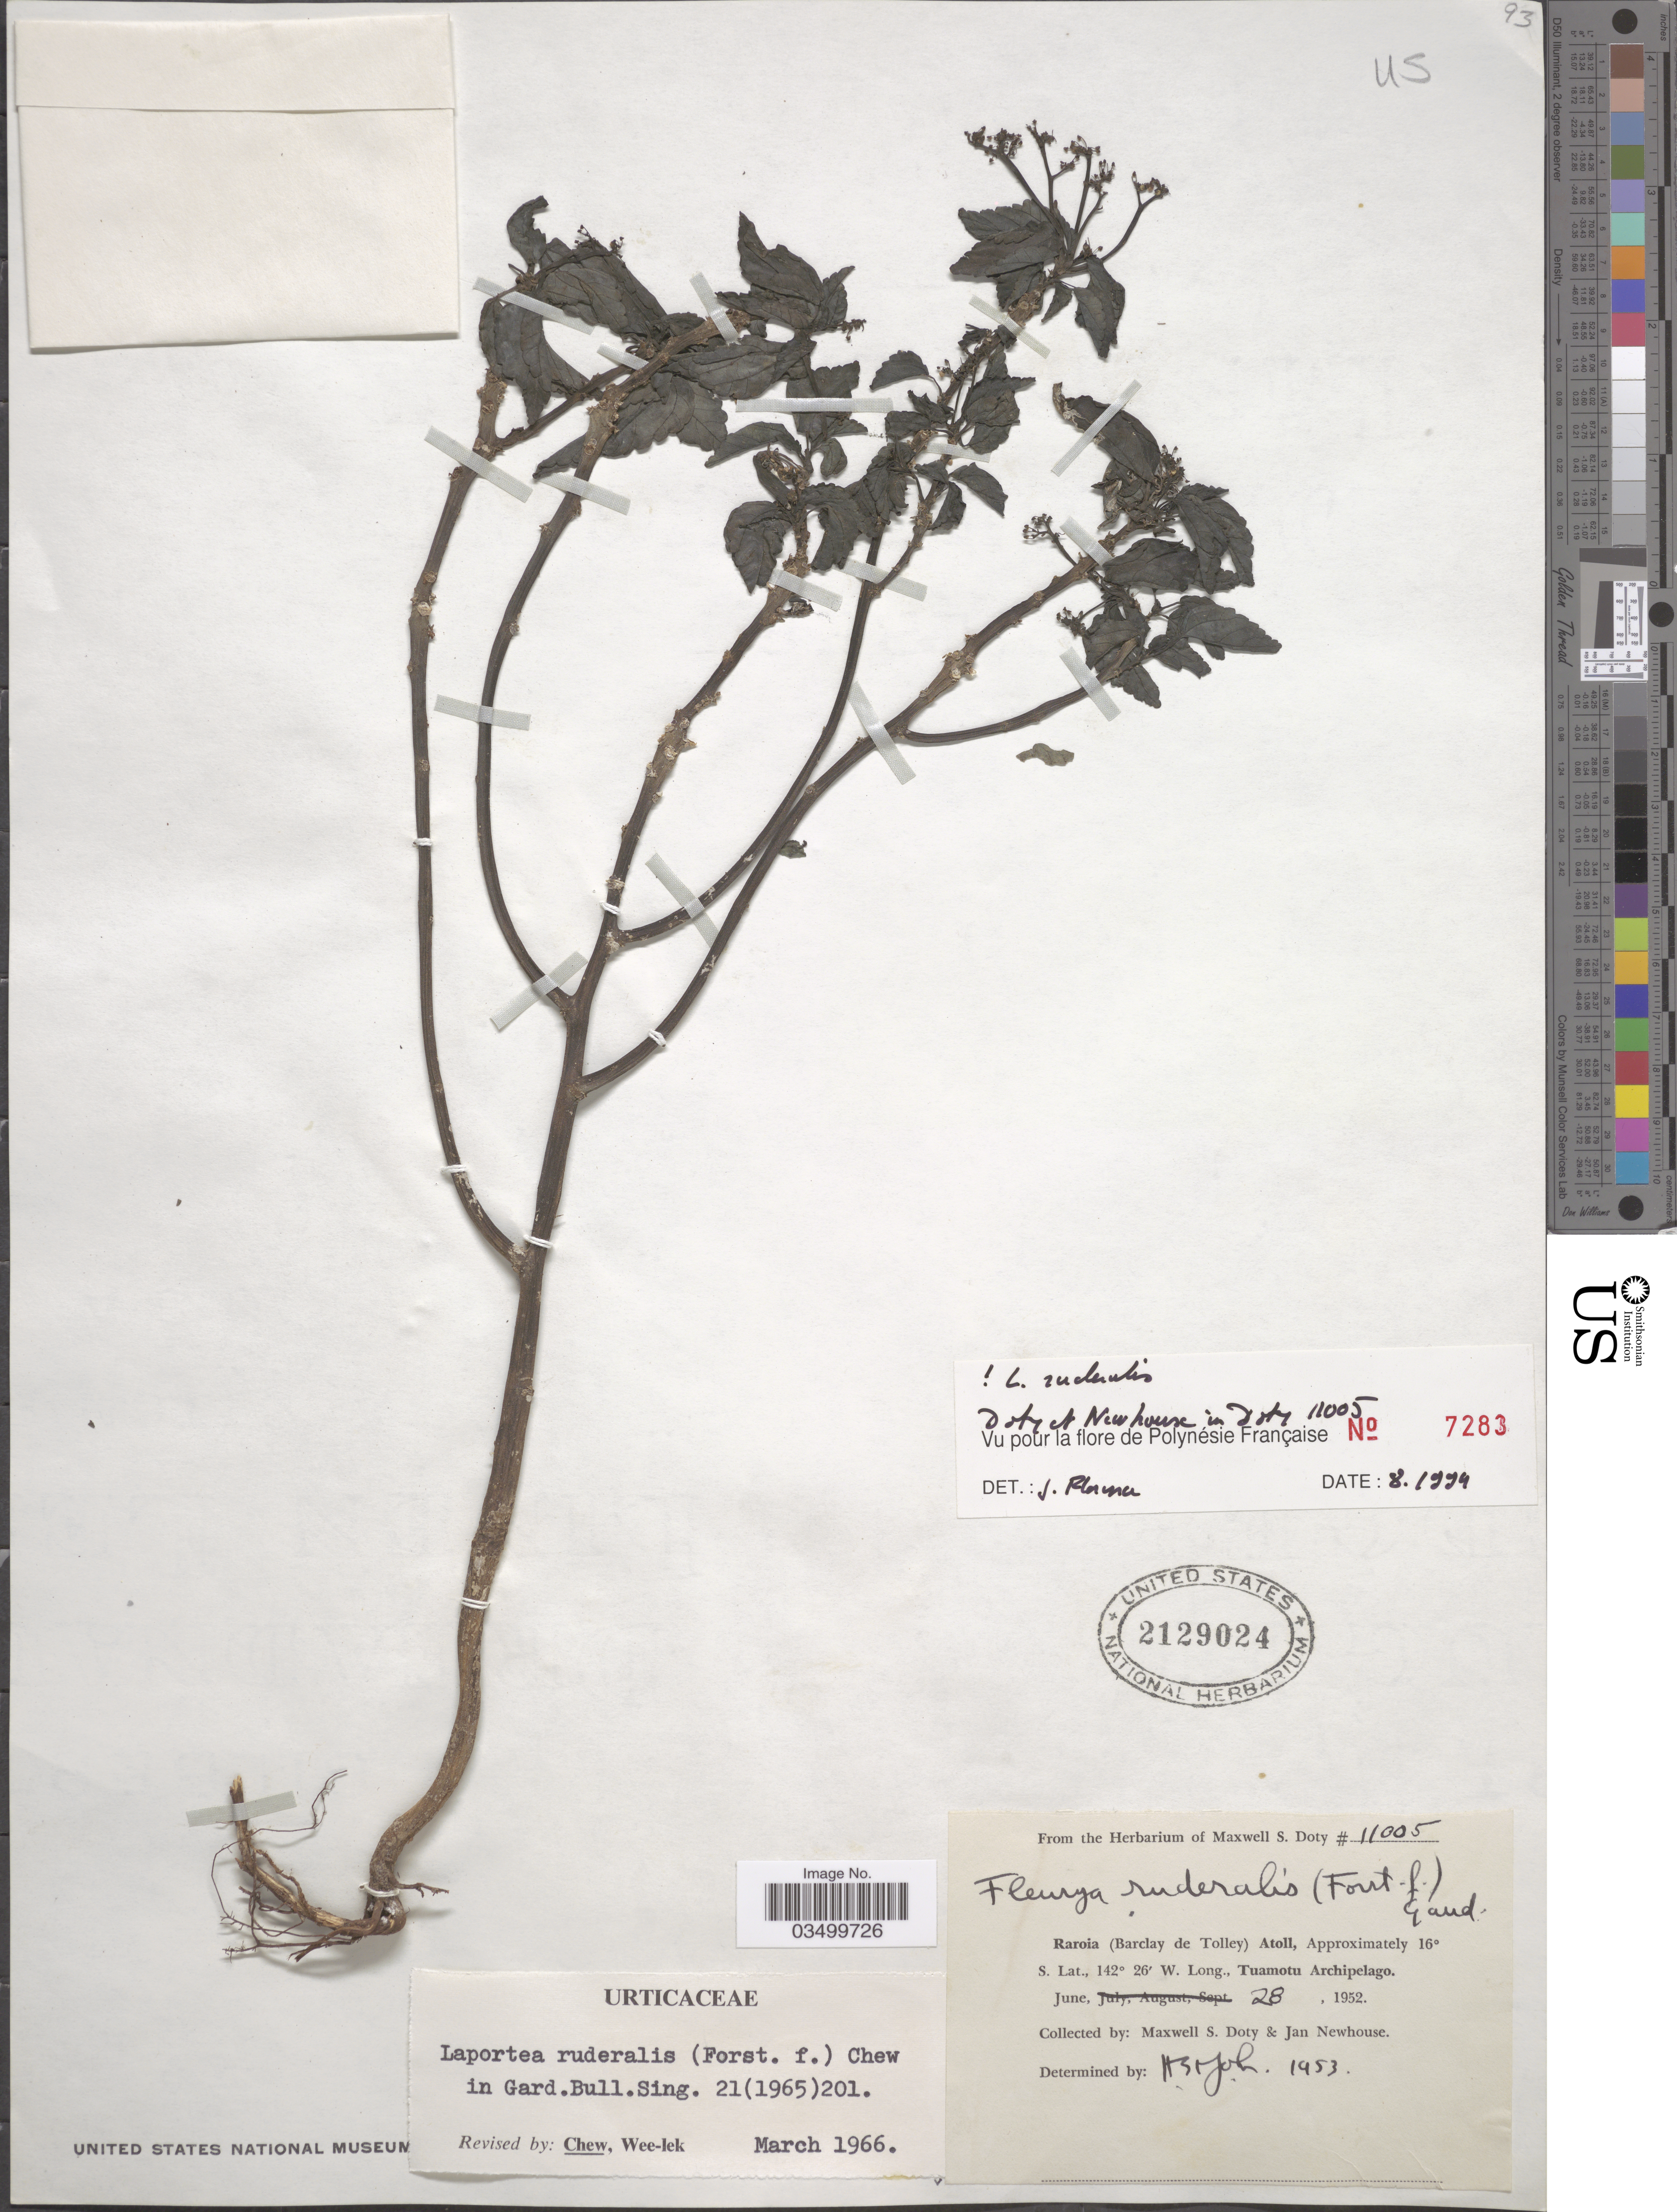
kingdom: Plantae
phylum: Tracheophyta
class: Magnoliopsida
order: Rosales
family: Urticaceae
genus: Laportea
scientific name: Laportea ruderalis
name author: (G. Forst.) Chew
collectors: M. S. Doty & J. Newhouse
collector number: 11005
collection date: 1952-06-28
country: French Polynesia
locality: Raroia (Barclay de Tolley) Atoll. Tuamotu Archipelago.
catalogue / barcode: US 2129024